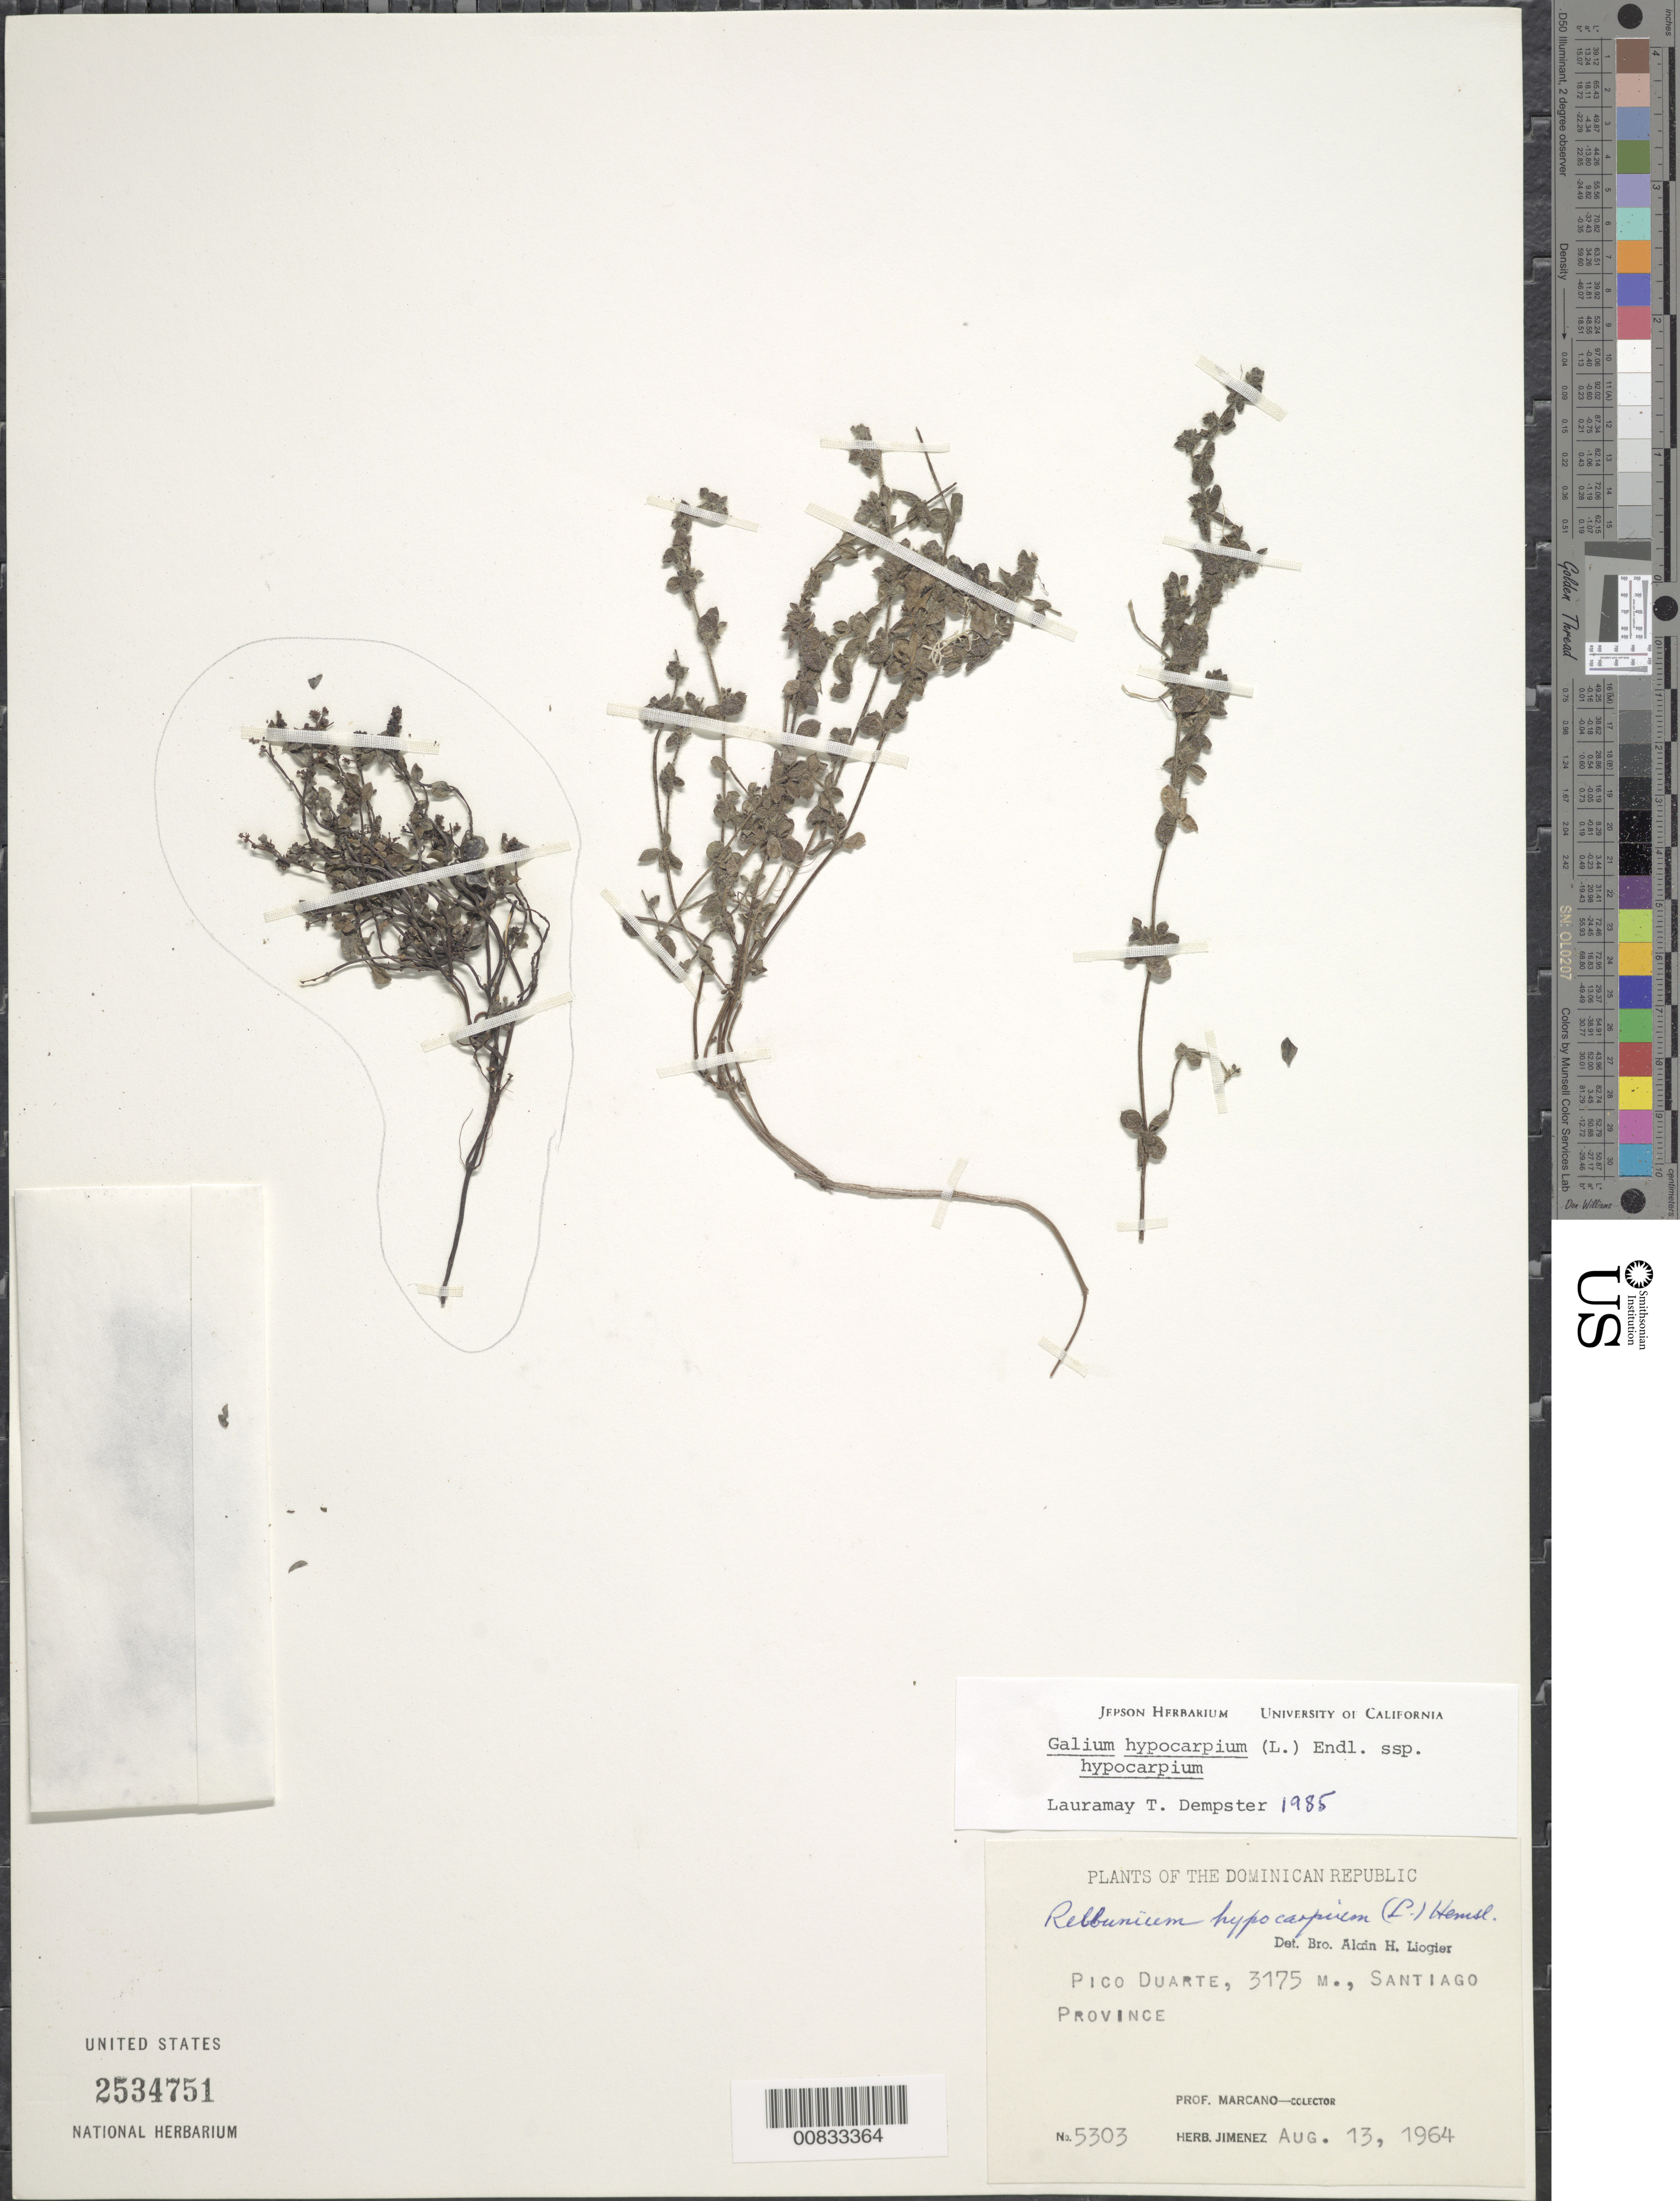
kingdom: Plantae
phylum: Tracheophyta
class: Magnoliopsida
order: Gentianales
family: Rubiaceae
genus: Galium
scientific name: Galium hypocarpium subsp. hypocarpium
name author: (L.) Endl. ex Griseb.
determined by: Dempster, L. T.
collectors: E. J. Marcano F.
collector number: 5303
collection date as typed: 13 Aug 1964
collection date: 1964-08-13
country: Dominican Republic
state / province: Santiago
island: Hispaniola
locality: Pico Duarte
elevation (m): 3175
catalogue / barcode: US 2534751